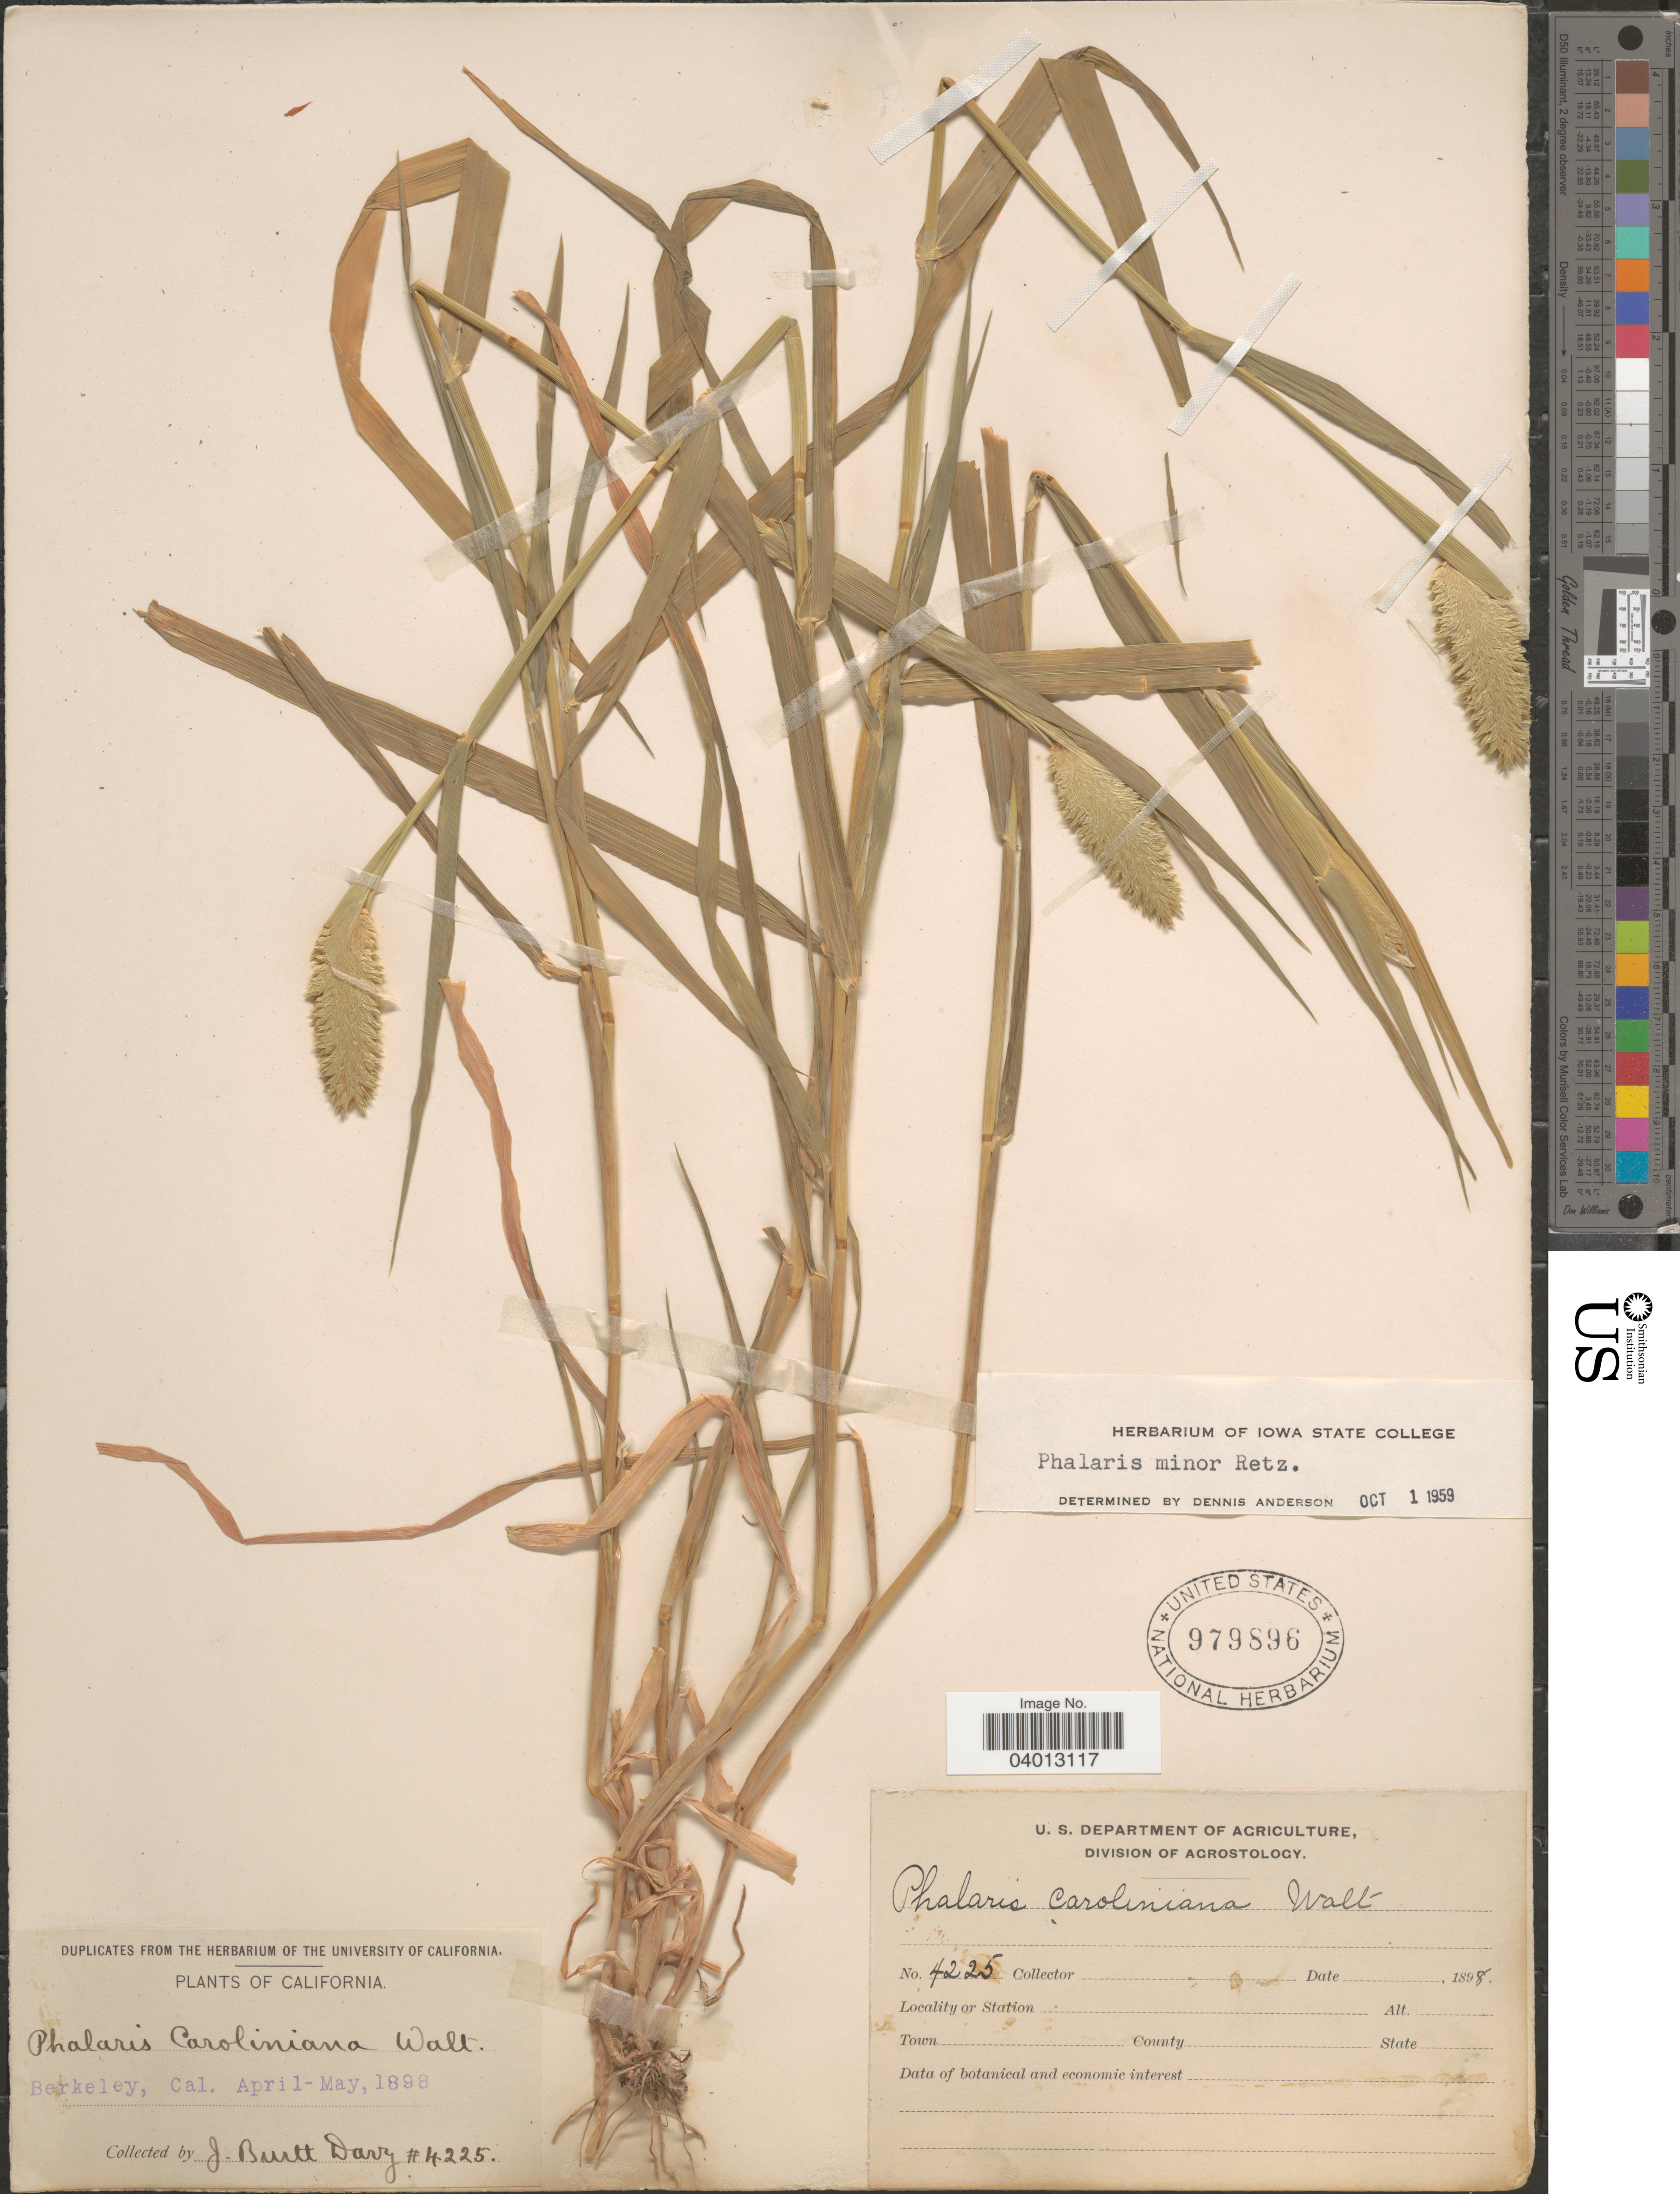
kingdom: Plantae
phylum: Tracheophyta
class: Liliopsida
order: Poales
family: Poaceae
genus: Phalaris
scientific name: Phalaris minor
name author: Retz.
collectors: J. Burtt Davy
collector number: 4225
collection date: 1898-04/1898-05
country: United States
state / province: California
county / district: Alameda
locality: Berkeley.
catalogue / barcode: US 979869